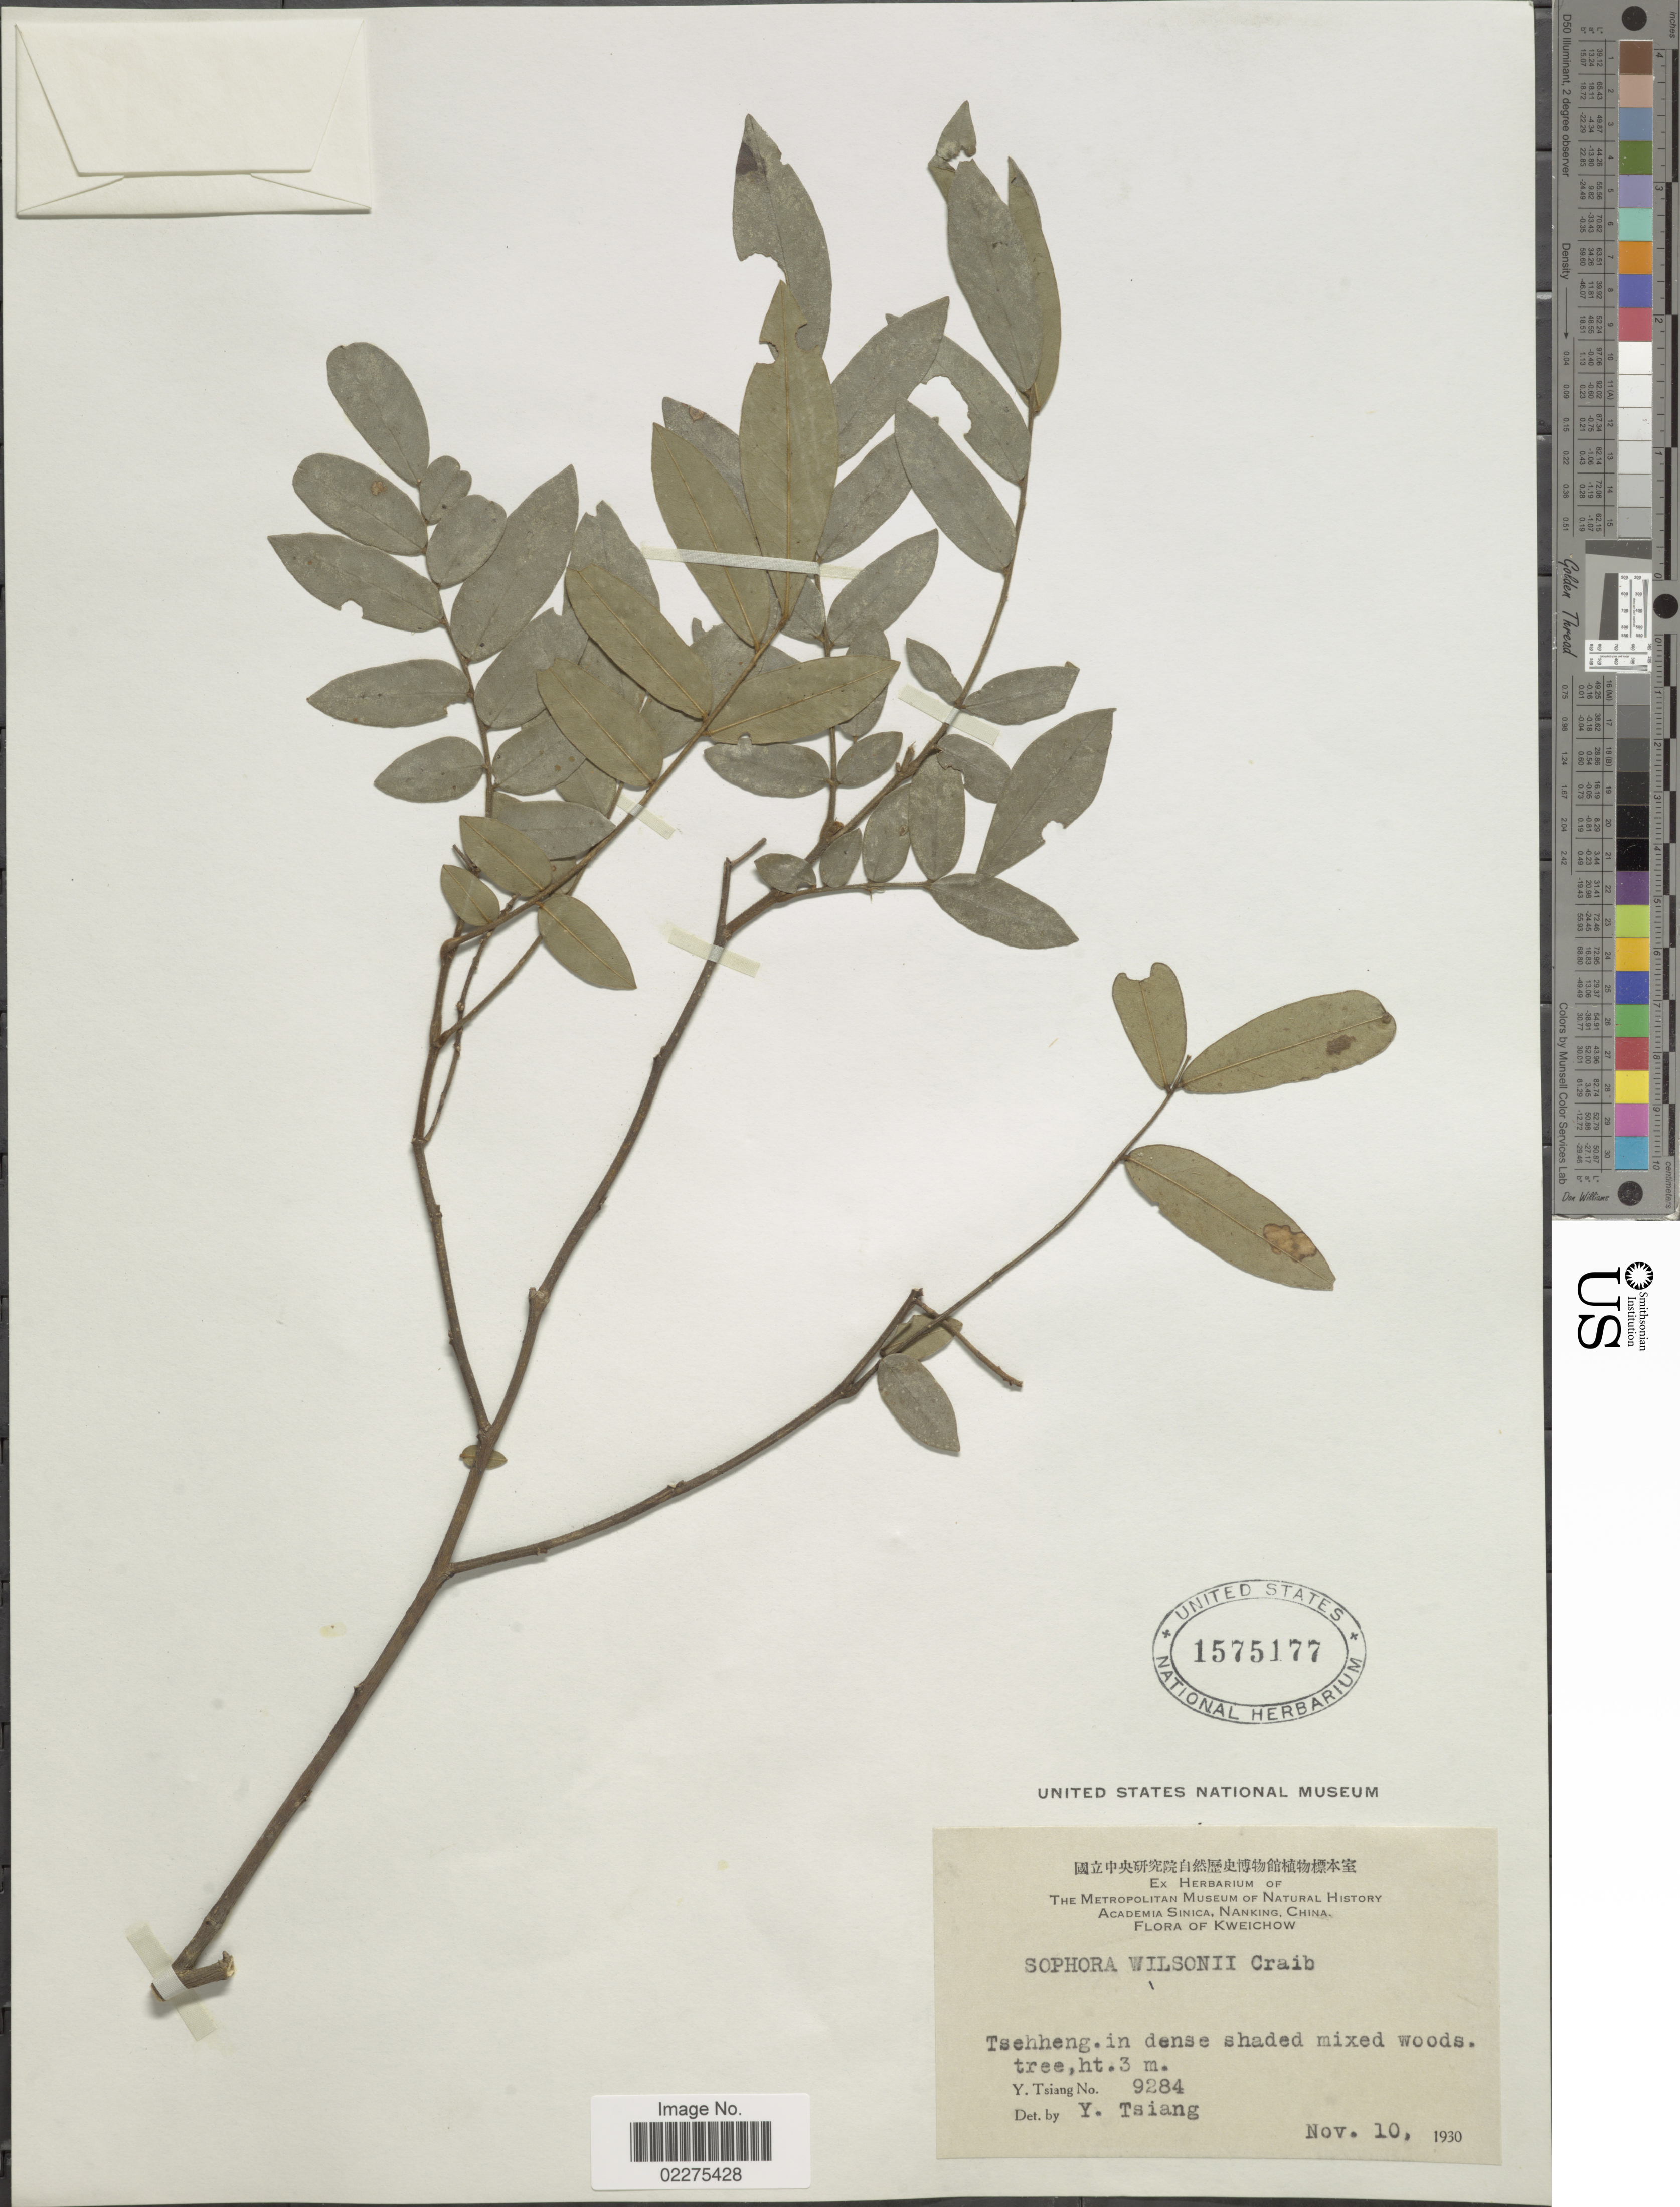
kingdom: Plantae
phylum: Tracheophyta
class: Magnoliopsida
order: Fabales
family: Fabaceae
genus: Sophora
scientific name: Sophora wilsonii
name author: Craib in Sarg.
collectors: Y. Tsiang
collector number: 9284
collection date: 1930-11-10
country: China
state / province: Guizhou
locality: Kweichow. Tsehheng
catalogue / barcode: US 1575177